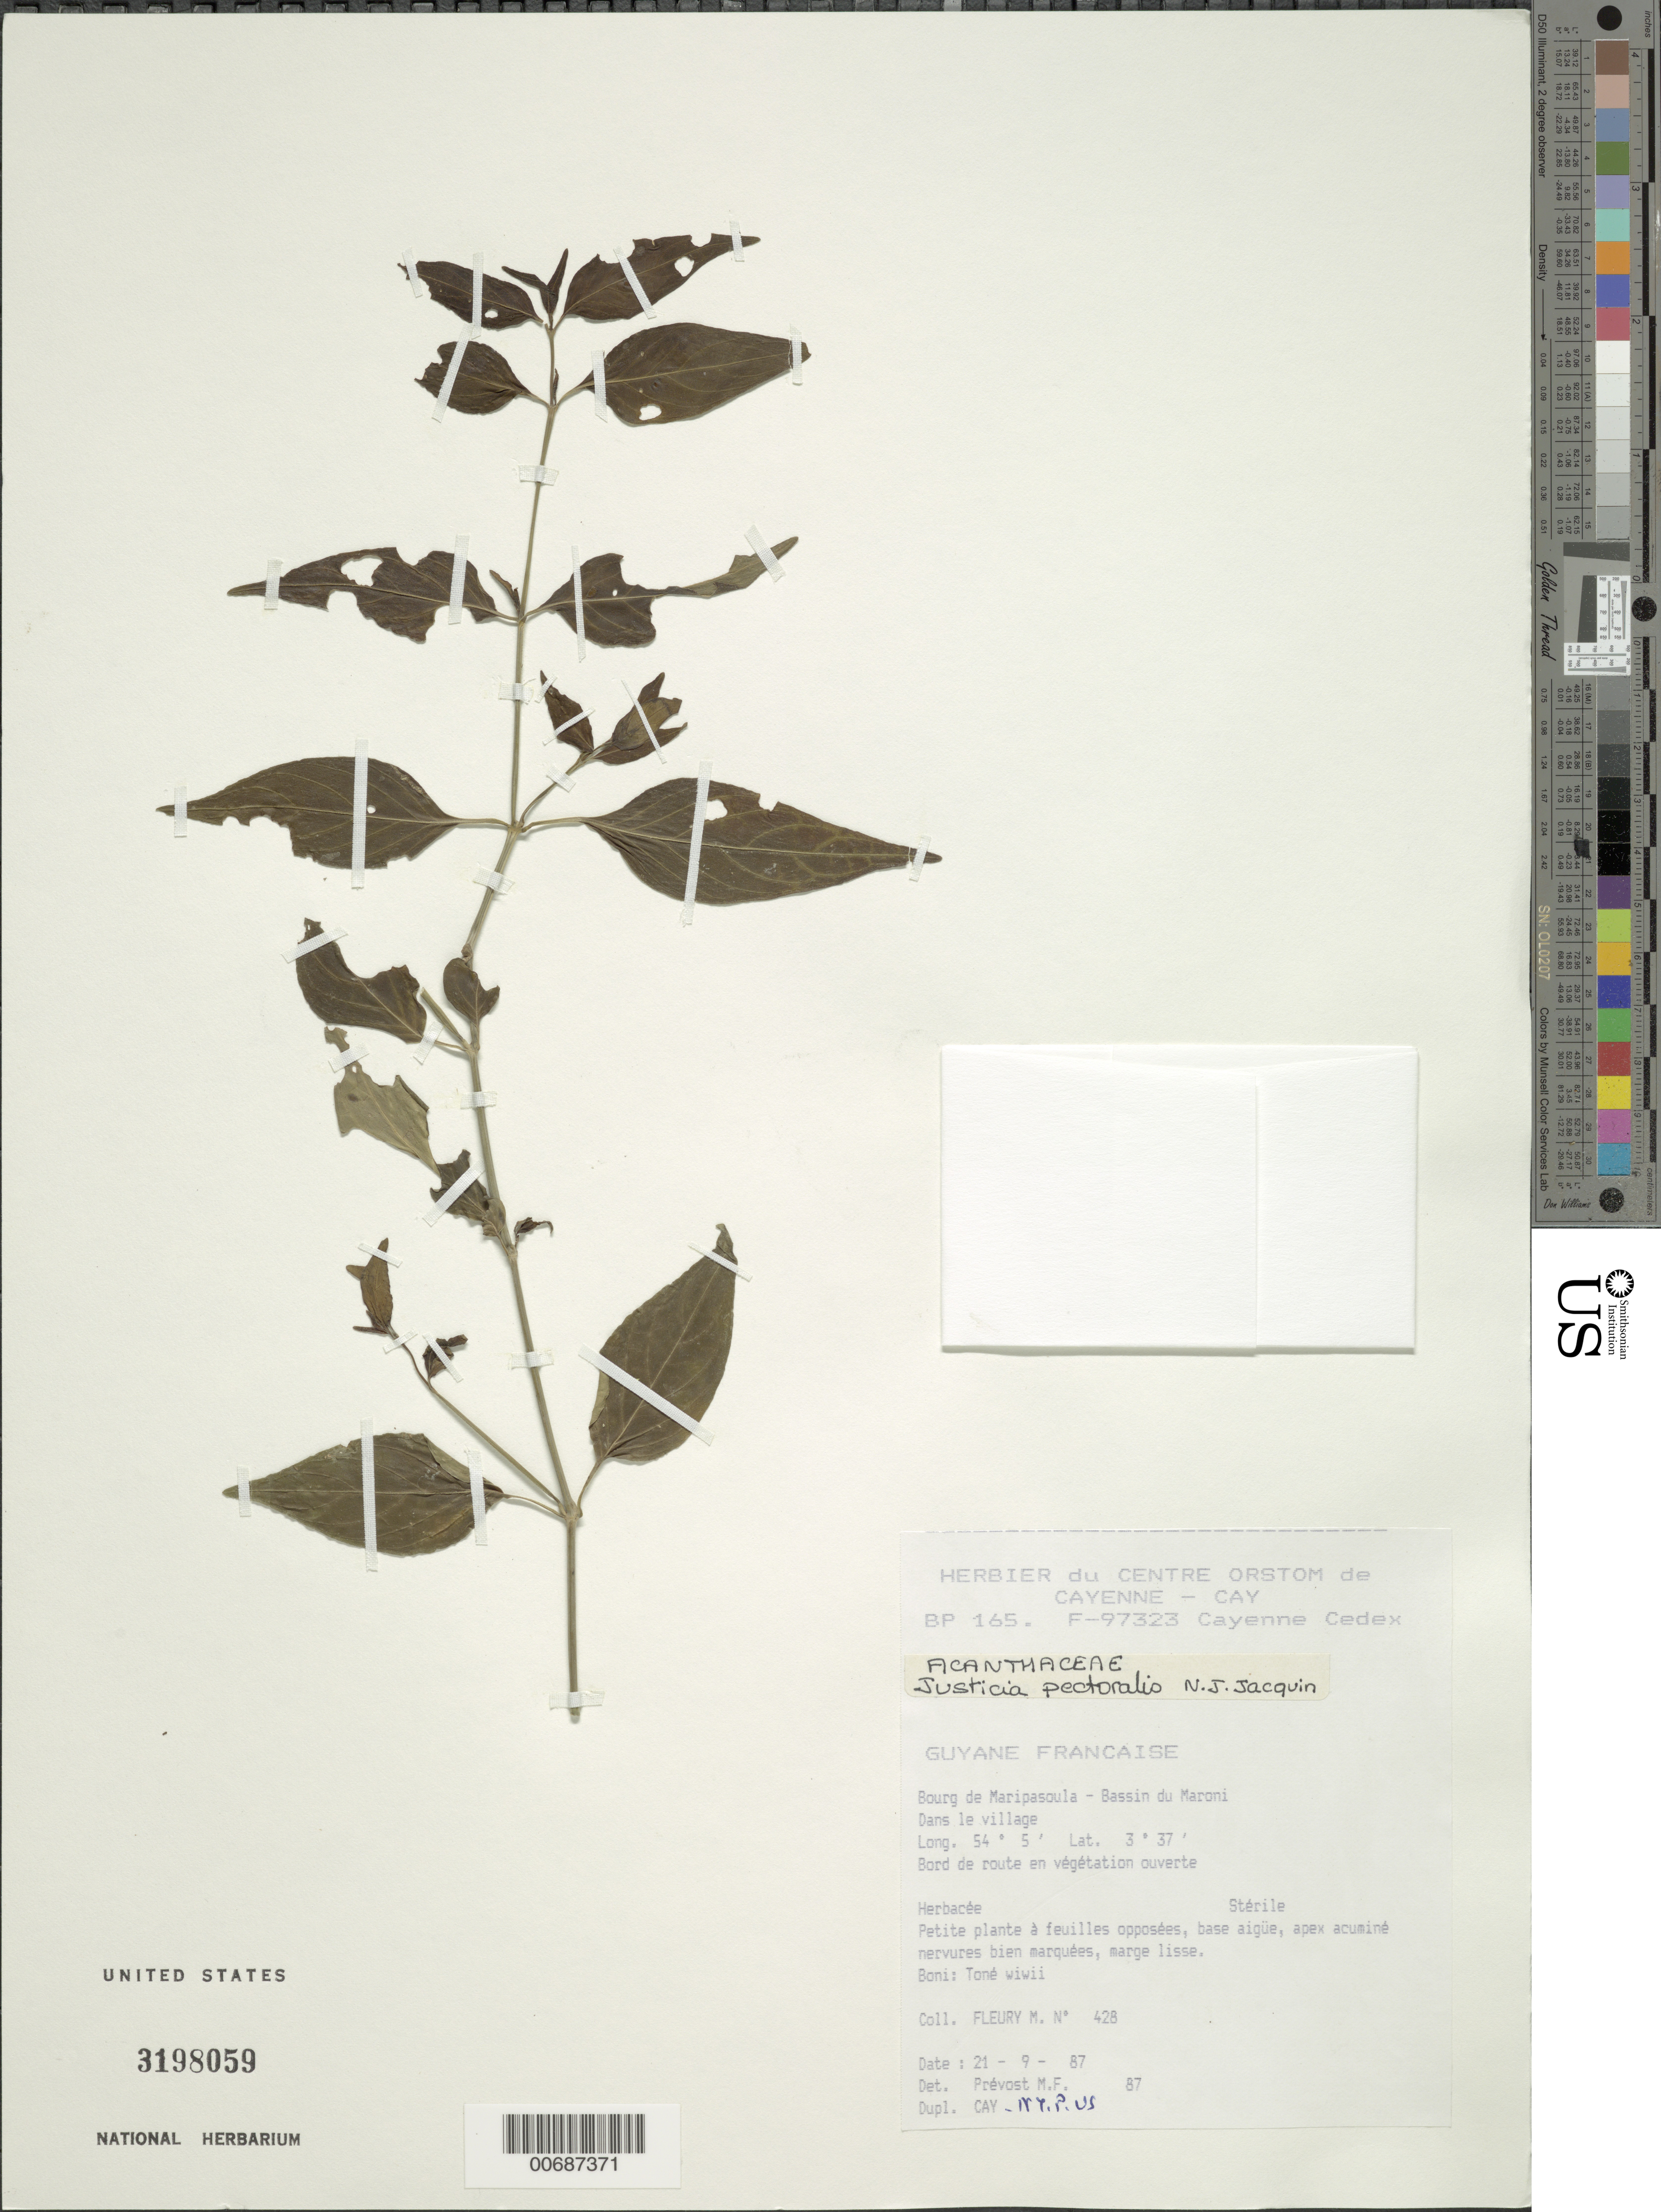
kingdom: Plantae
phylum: Tracheophyta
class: Magnoliopsida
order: Lamiales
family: Acanthaceae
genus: Justicia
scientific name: Justicia pectoralis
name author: Jacq.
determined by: Prévost, M.-F.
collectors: M. Fleury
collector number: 428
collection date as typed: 21-Sep-87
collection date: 1987-09-21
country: French Guiana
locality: Bourg de Maripasoula - Bassin du Maroni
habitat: Open vegetation along road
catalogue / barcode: US 3198059